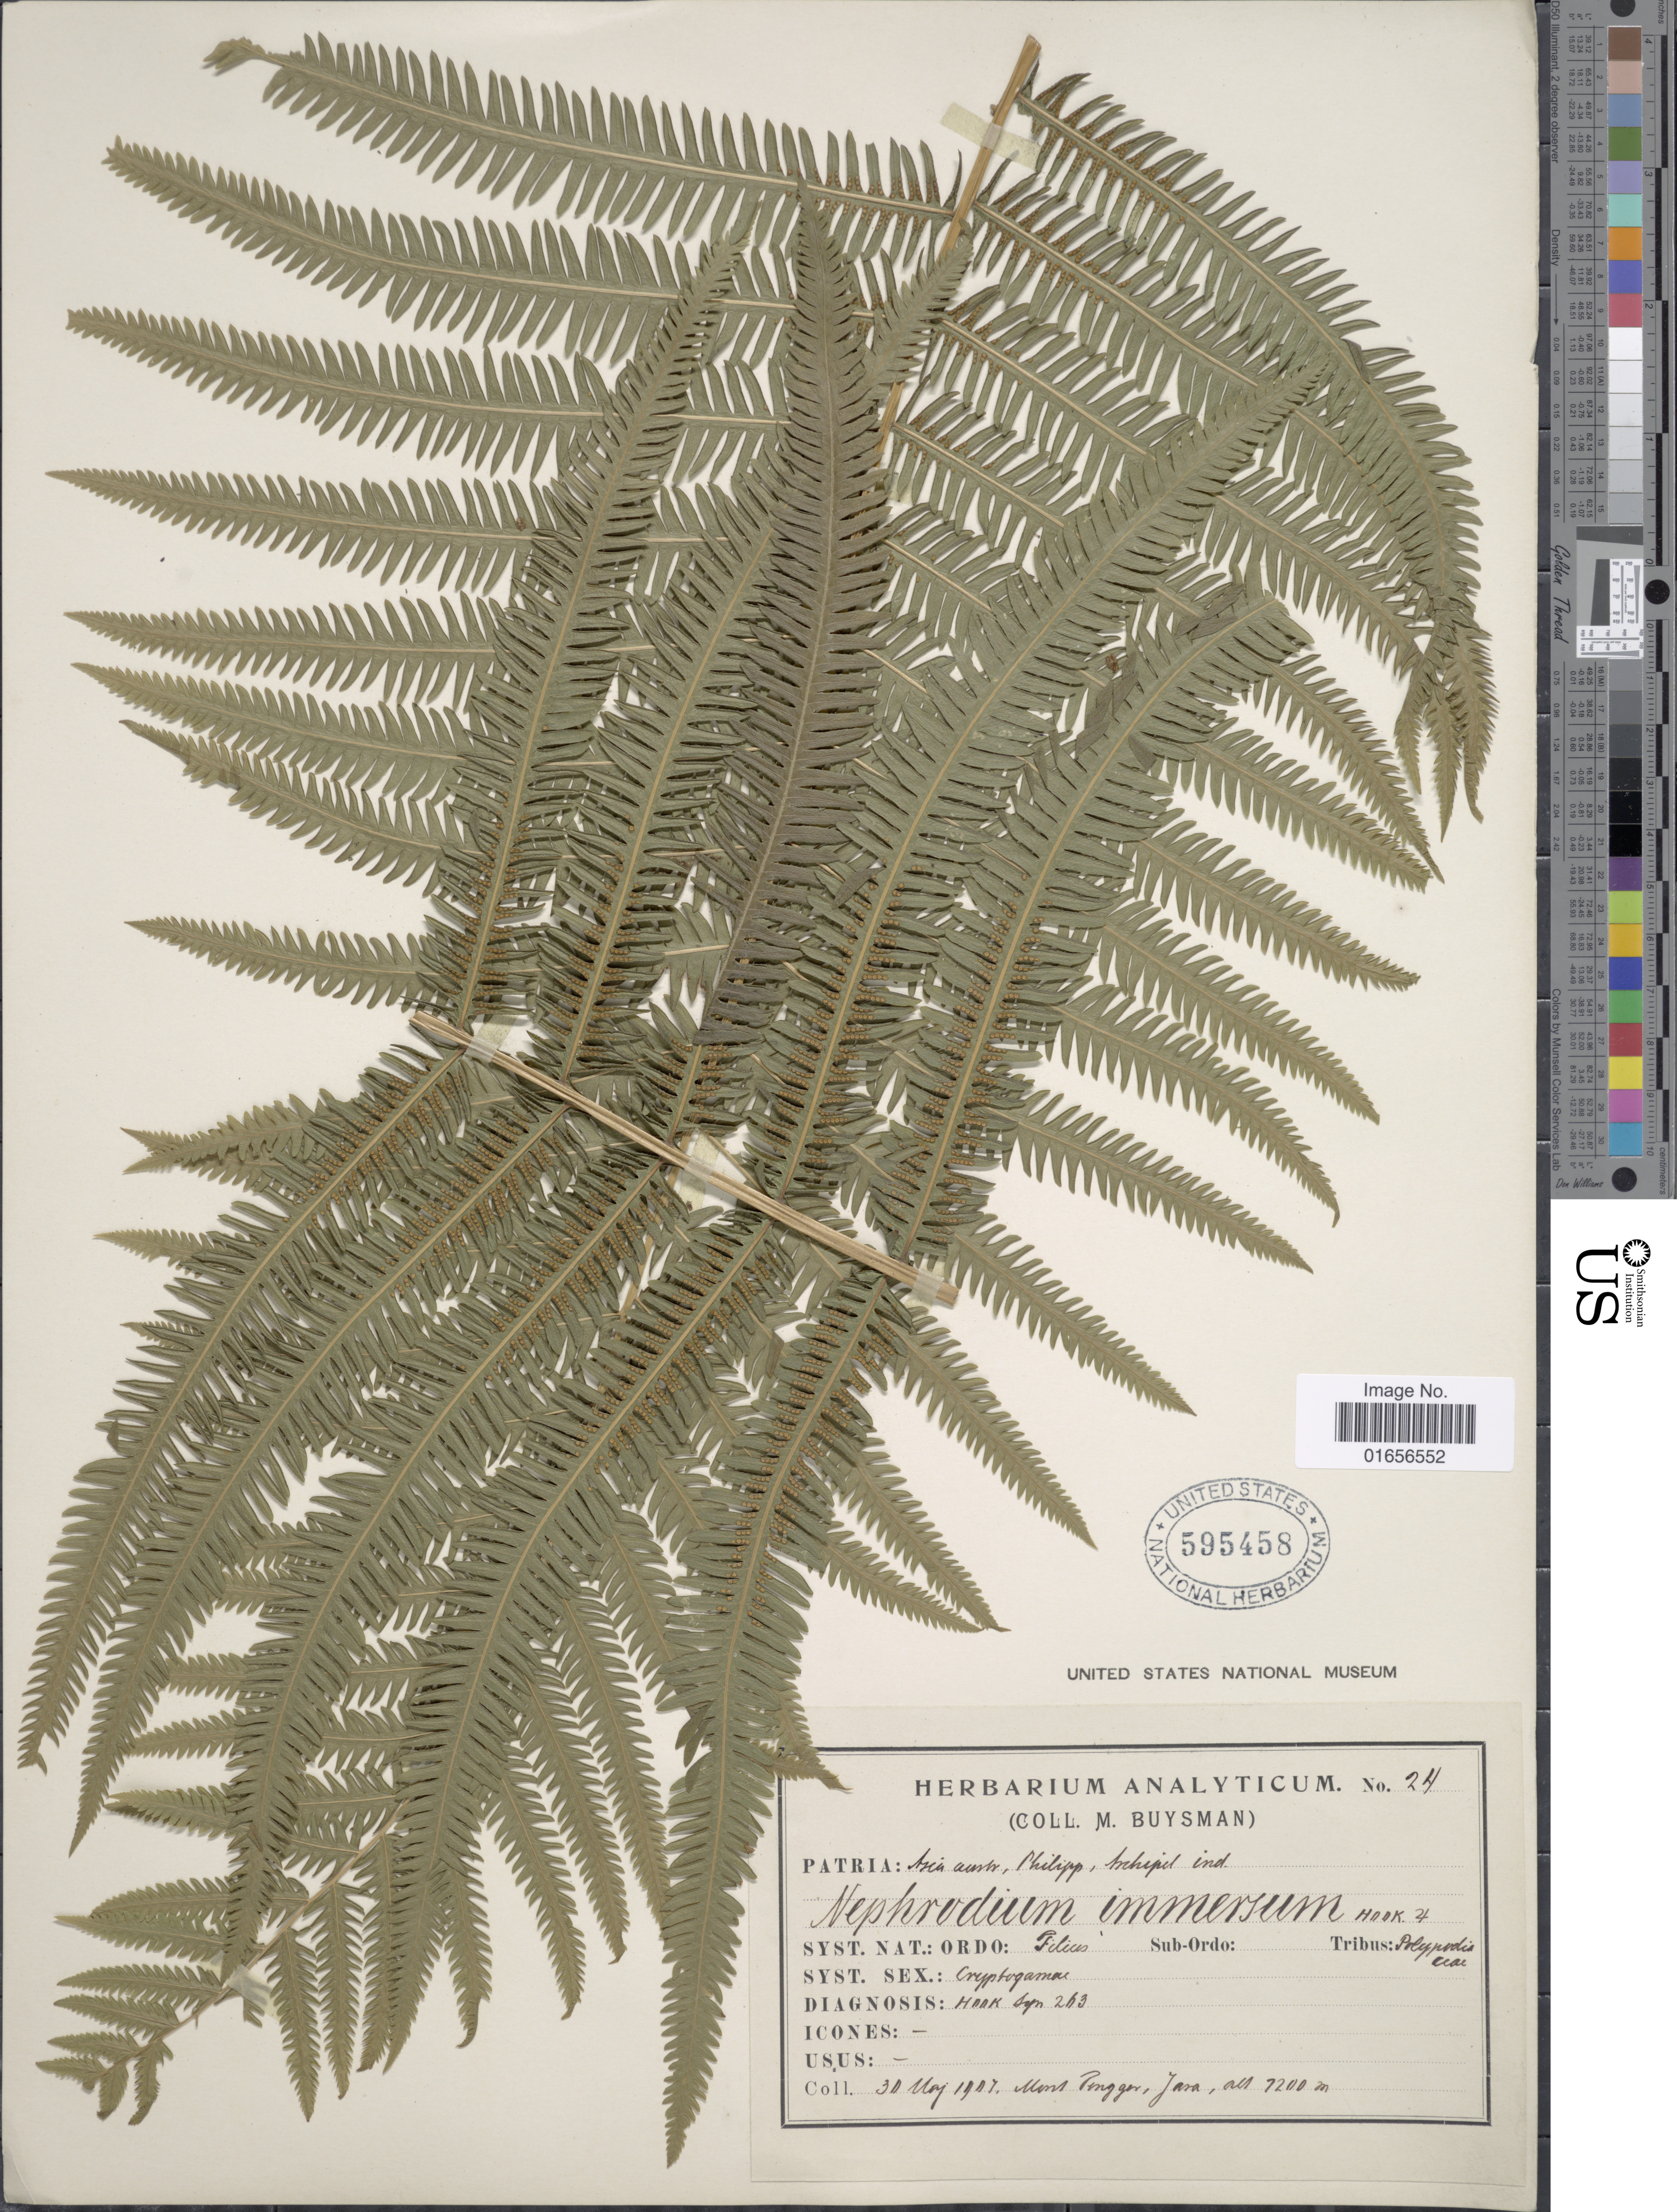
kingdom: Plantae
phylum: Tracheophyta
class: Polypodiopsida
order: Polypodiales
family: Thelypteridaceae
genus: Amphineuron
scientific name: Amphineuron immersum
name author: (Blume) Holttum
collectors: M. Buysman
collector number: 24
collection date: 1907-05-30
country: Indonesia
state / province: Java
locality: Mont Penggar, Java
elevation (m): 7200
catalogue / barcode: US 595458